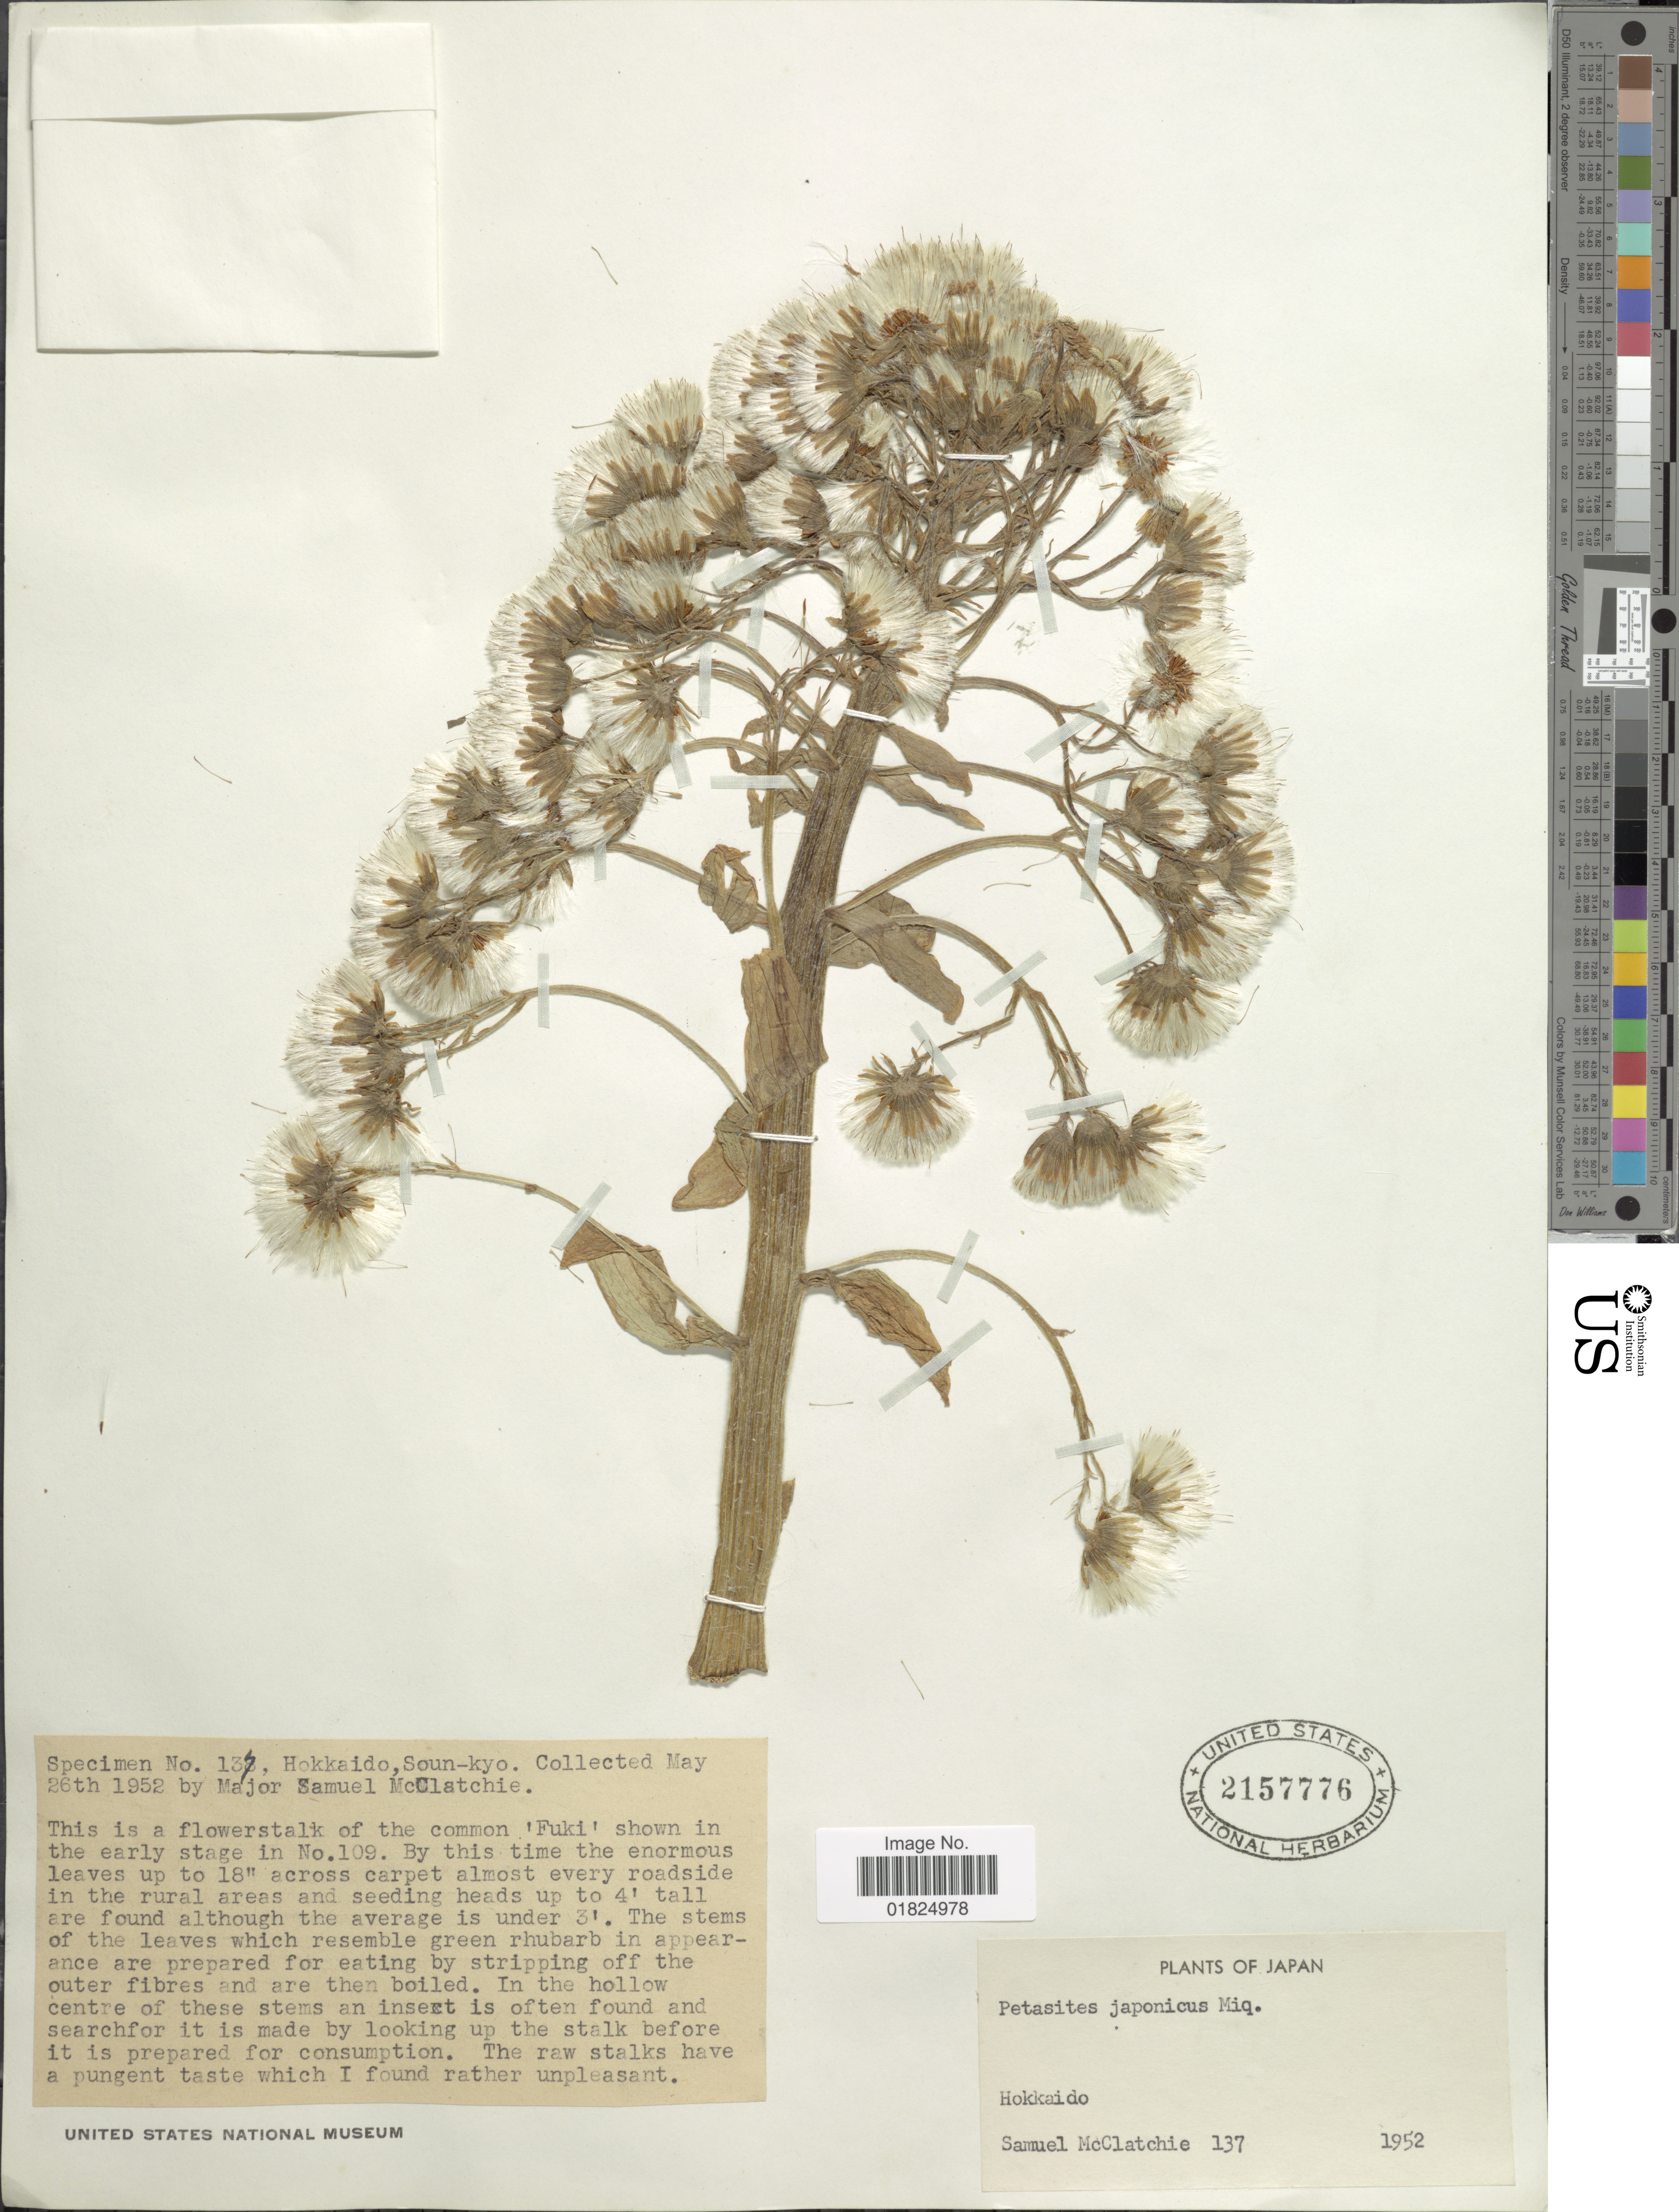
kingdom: Plantae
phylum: Tracheophyta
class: Magnoliopsida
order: Asterales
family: Asteraceae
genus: Petasites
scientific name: Petasites japonicus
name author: (Siebold & Zucc.) Maxim.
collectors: S. McClatchie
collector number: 137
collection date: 1952-05-26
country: Japan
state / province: Hokkaidō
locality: Hokkaido. Soun-kyo.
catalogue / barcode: US 2157776